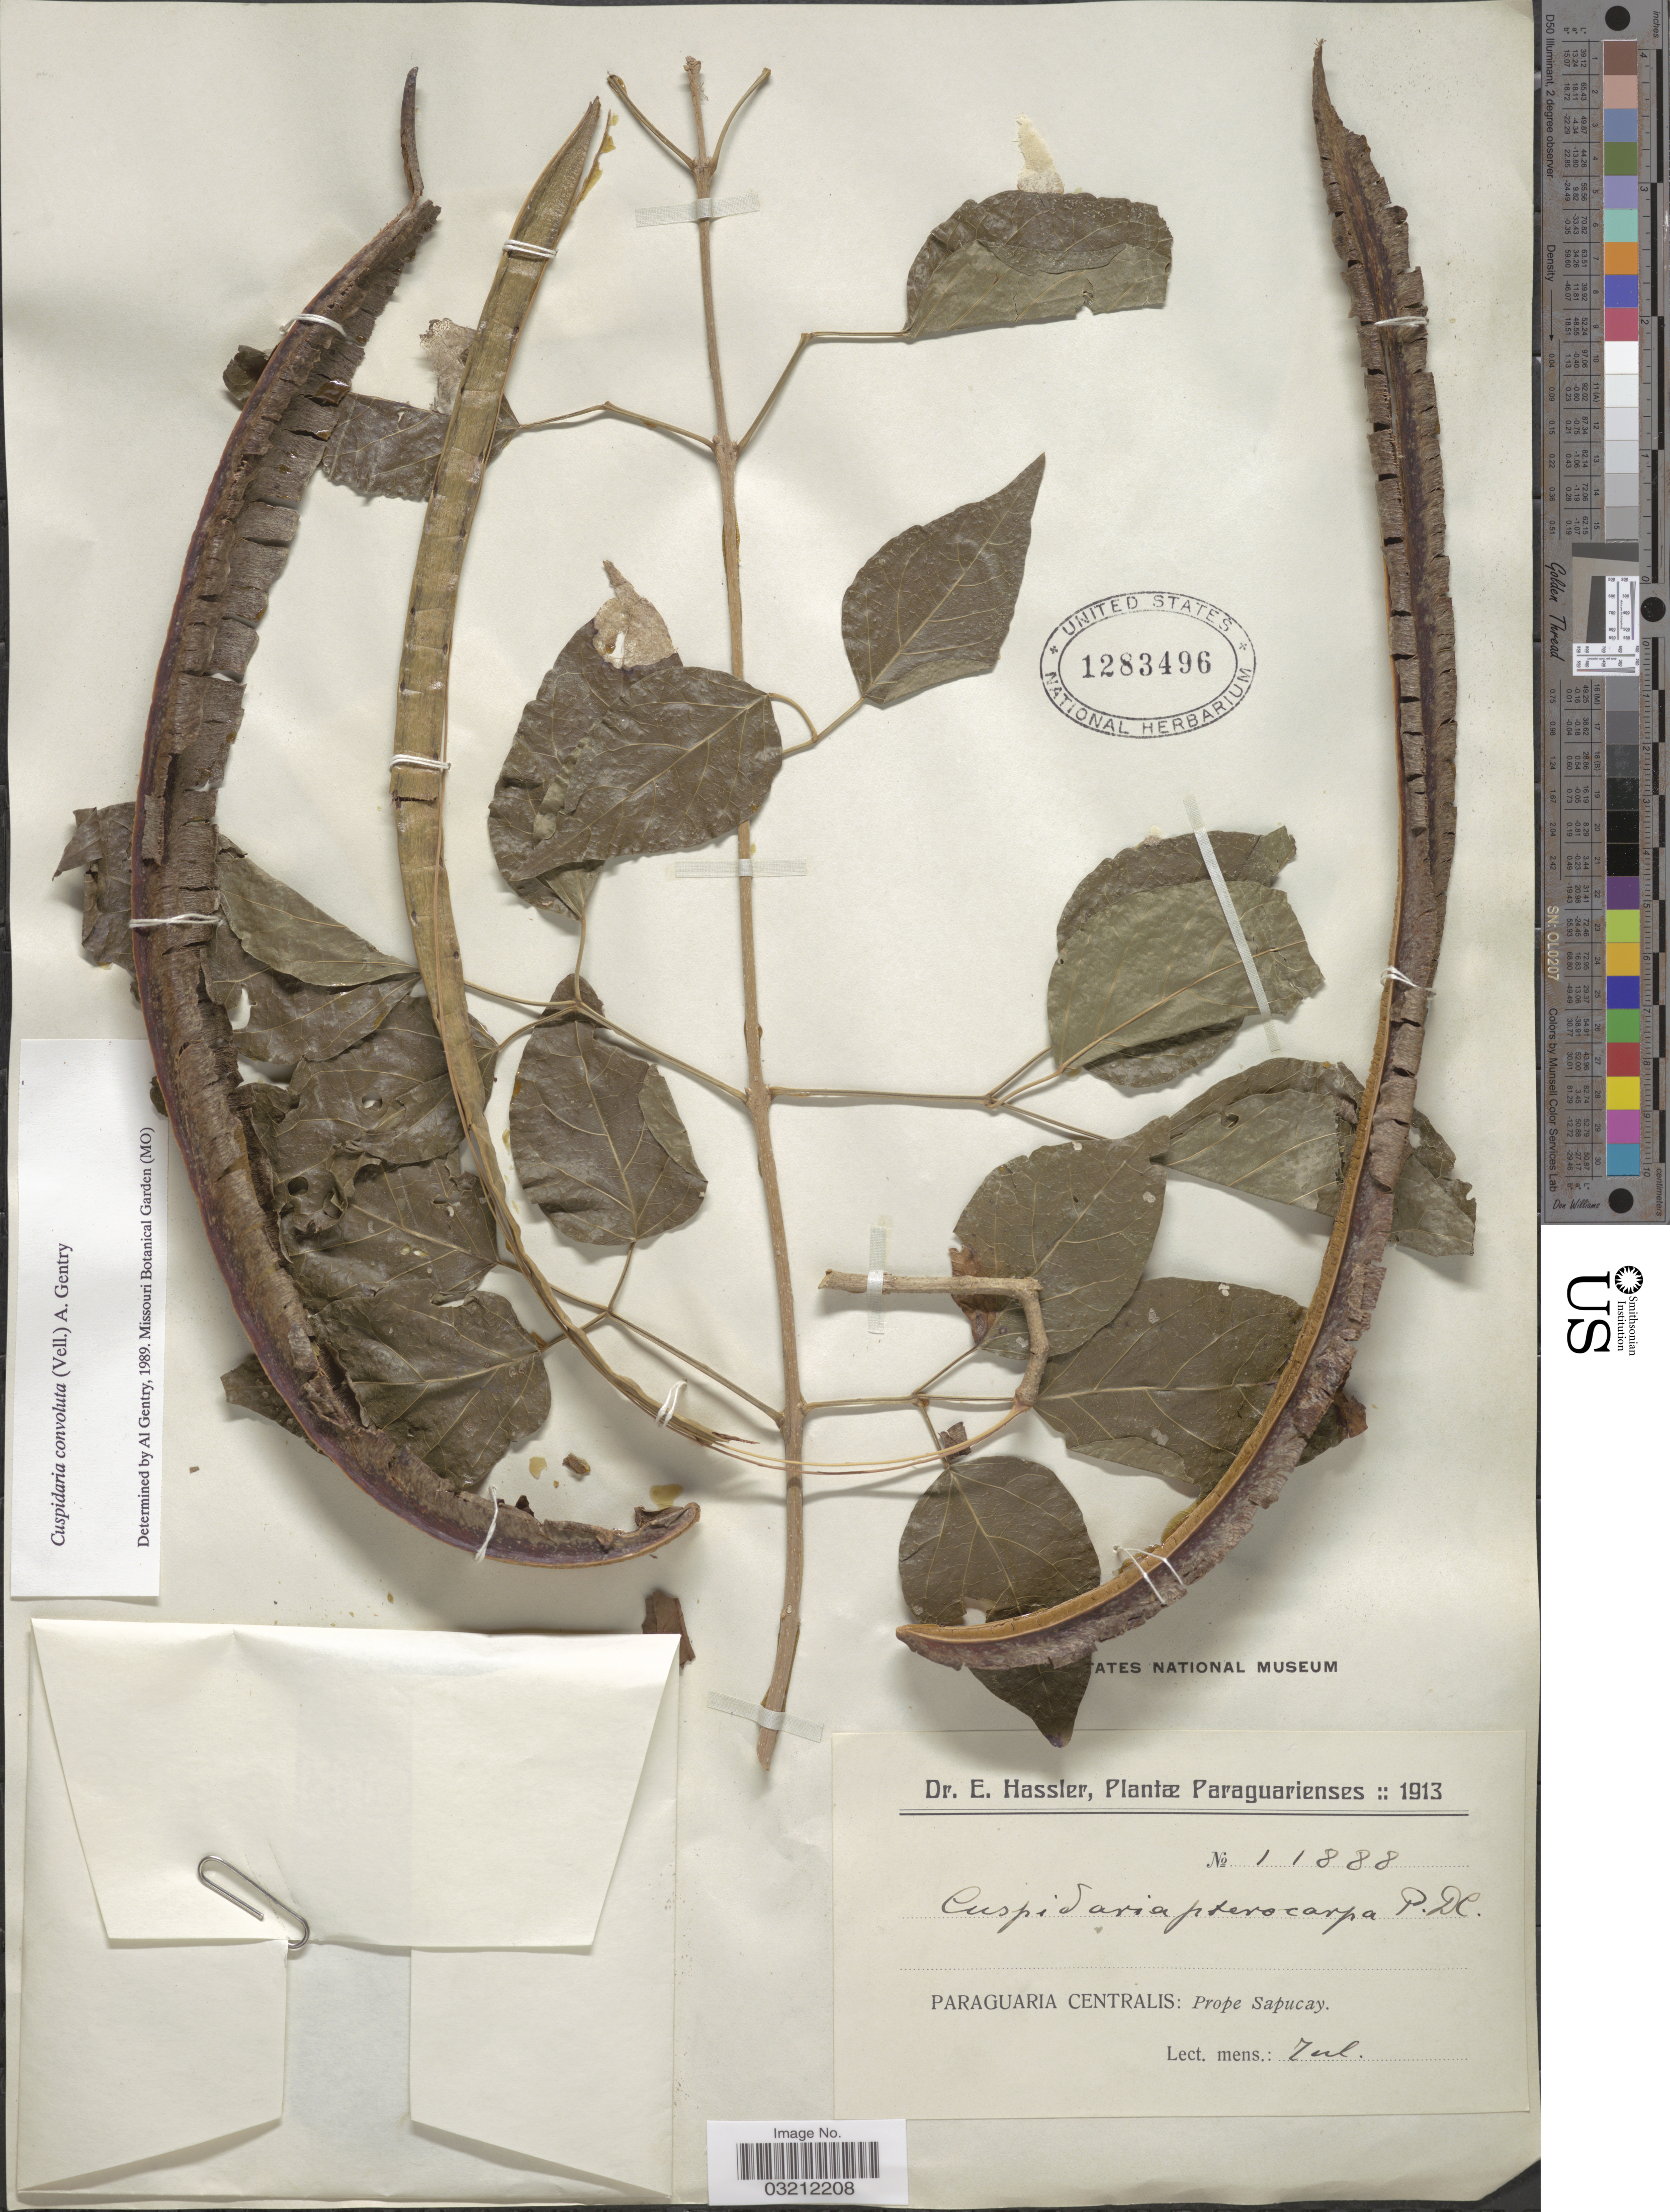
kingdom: Plantae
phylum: Tracheophyta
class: Magnoliopsida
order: Lamiales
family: Bignoniaceae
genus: Cuspidaria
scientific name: Cuspidaria convoluta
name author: (Vell.) A.H. Gentry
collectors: E. Hassler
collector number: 11888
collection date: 1913-07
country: Paraguay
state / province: Paraguari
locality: Paraguaria Centralis: Prope Sapucay.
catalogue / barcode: US 1283496